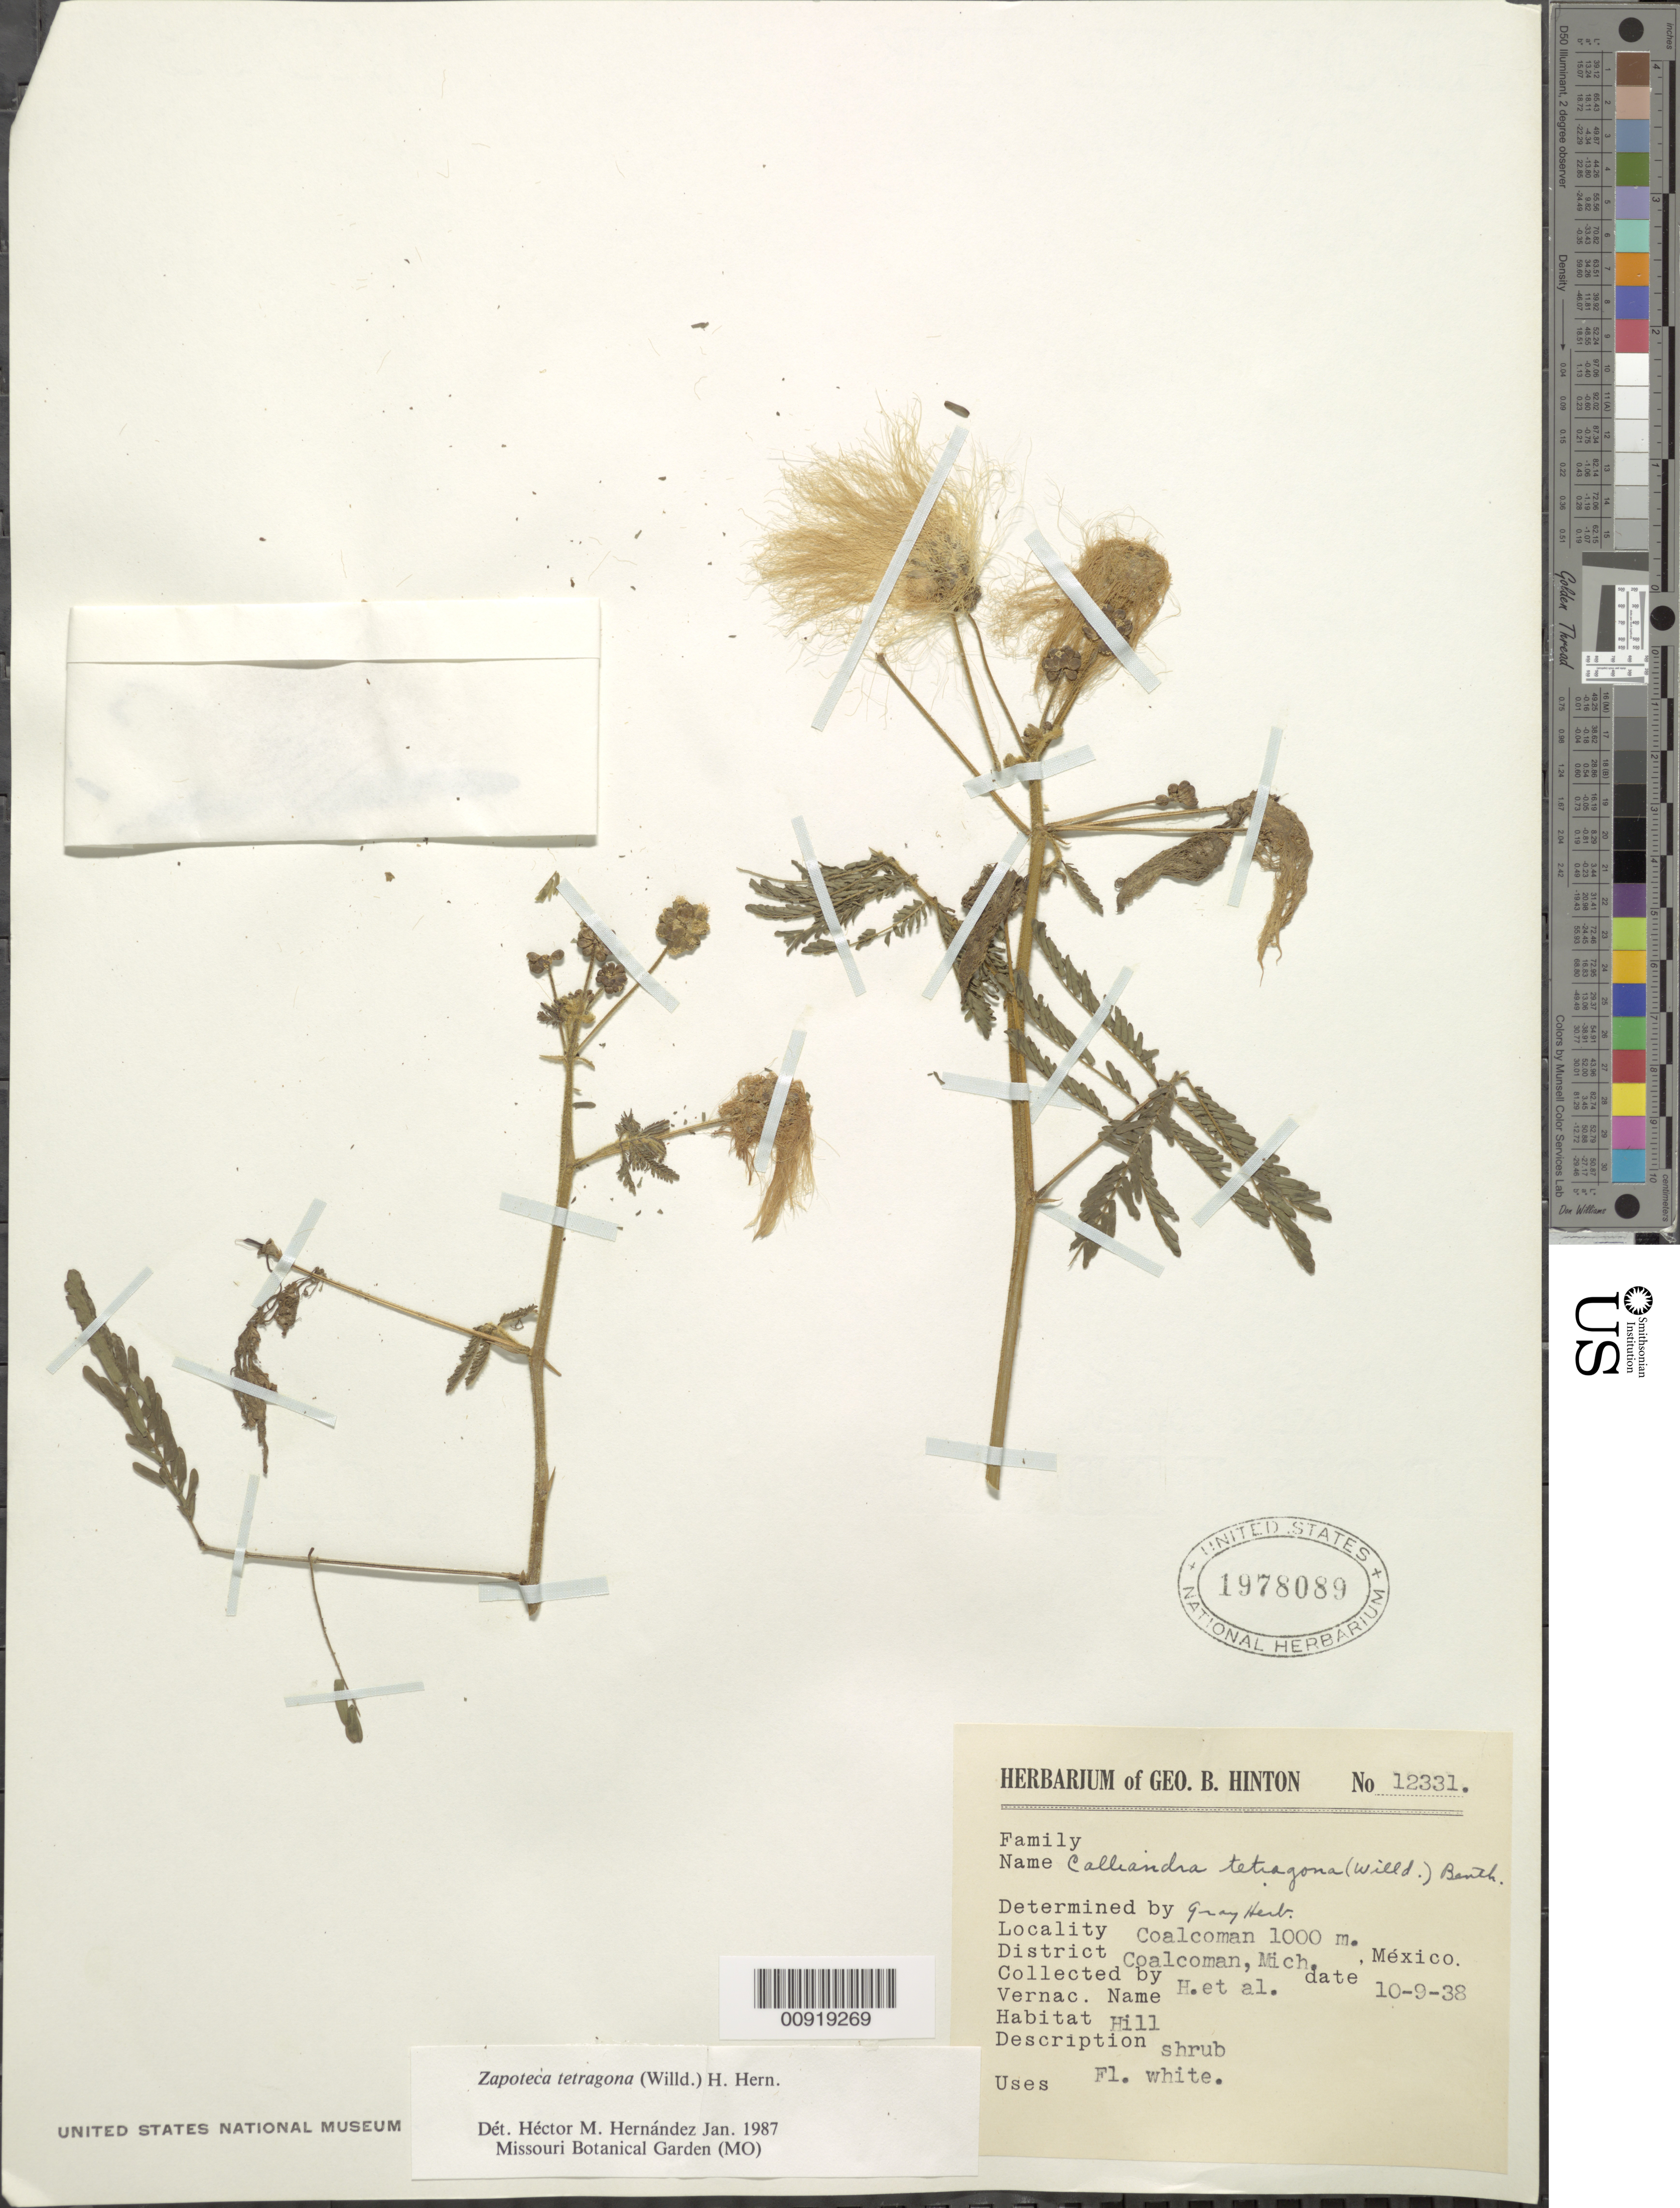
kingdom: Plantae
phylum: Tracheophyta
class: Magnoliopsida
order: Fabales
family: Fabaceae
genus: Zapoteca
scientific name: Zapoteca tetragona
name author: (Willd.) H.M. Hern.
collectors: G. B. Hinton & et al.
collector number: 12331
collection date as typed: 09 Oct 1938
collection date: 1938-10-09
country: Mexico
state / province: Michoacán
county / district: Coalcomán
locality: Coalcomán, District Coalcomán, Michoacán.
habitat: Hill.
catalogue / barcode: US 1978089